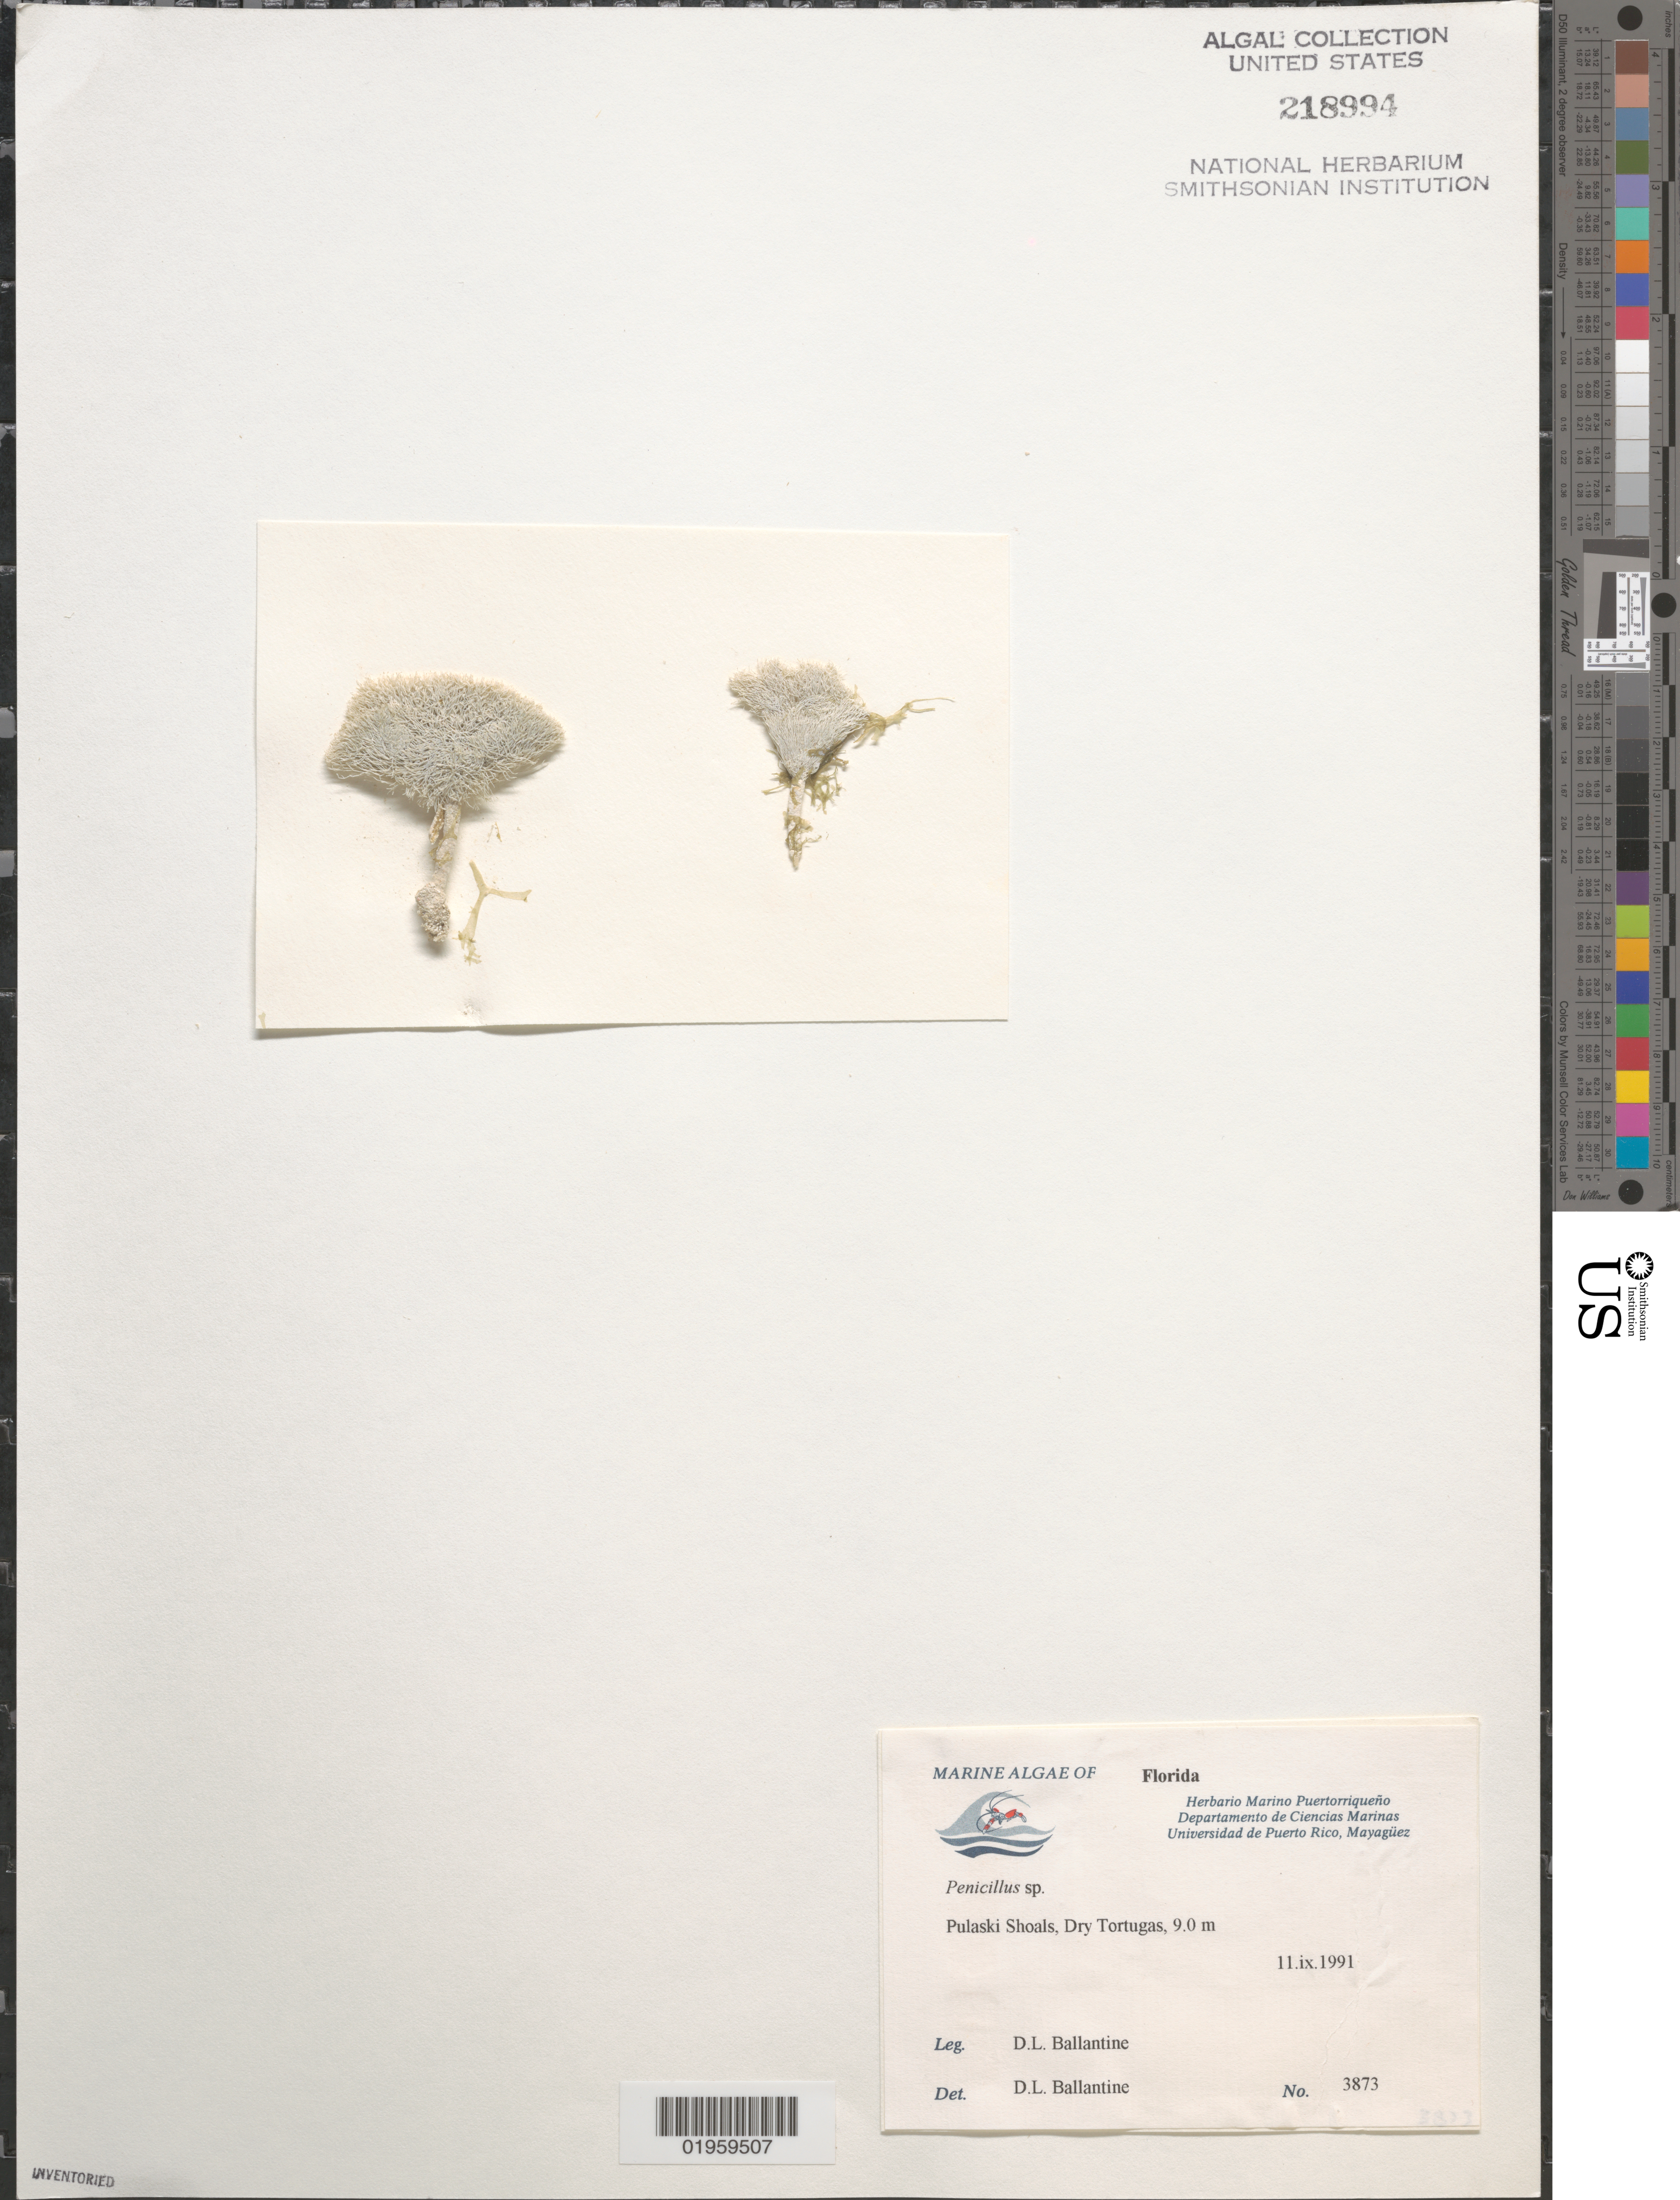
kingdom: Plantae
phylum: Chlorophyta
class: Ulvophyceae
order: Bryopsidales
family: Udoteaceae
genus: Penicillus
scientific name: Penicillus sp.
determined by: Ballantine, D. L.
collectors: D.L. Ballantine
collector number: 3873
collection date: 1991-09-11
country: United States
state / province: Florida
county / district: Monroe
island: Dry Tortugas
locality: Pulaski Shoals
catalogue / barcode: US 218994